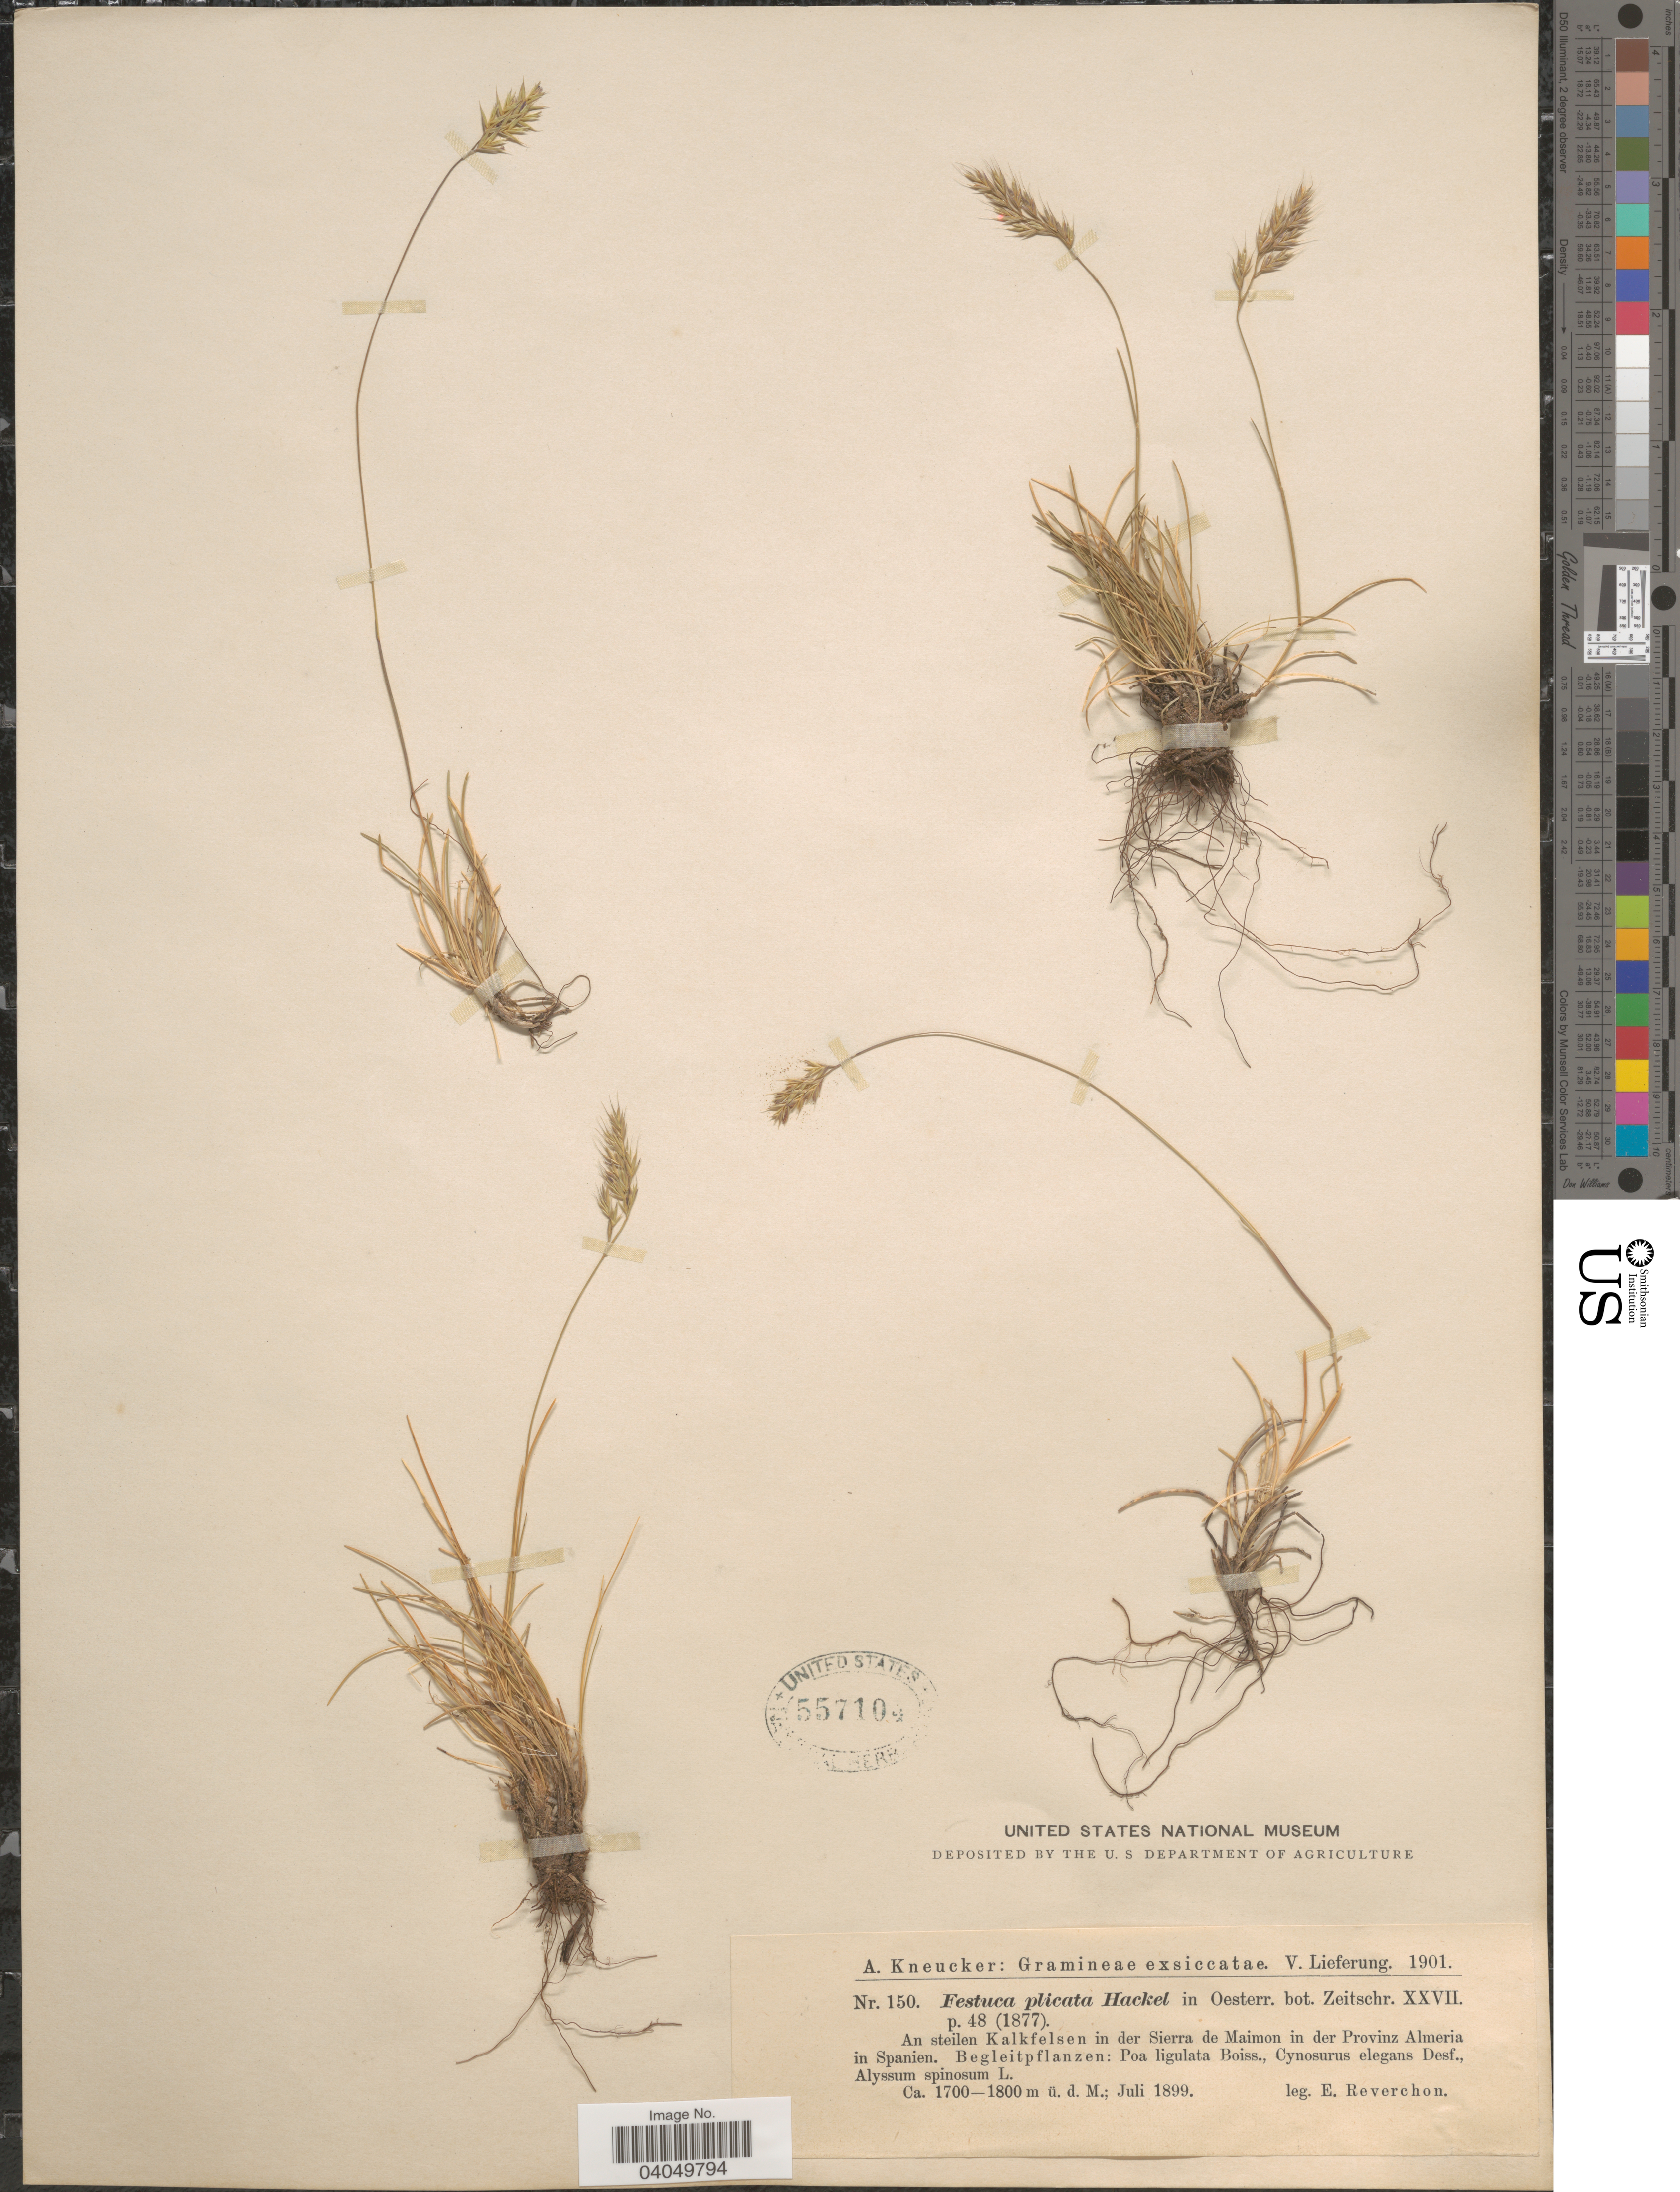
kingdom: Plantae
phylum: Tracheophyta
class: Liliopsida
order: Poales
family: Poaceae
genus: Festuca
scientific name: Festuca plicata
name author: Hack.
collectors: E. Reverchon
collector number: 150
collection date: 1899-07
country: Spain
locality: An steilen Kalkfelsen in der Sierra de Maimon in der Provinz Almeria in Spanien.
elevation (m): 1700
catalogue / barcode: US 557104